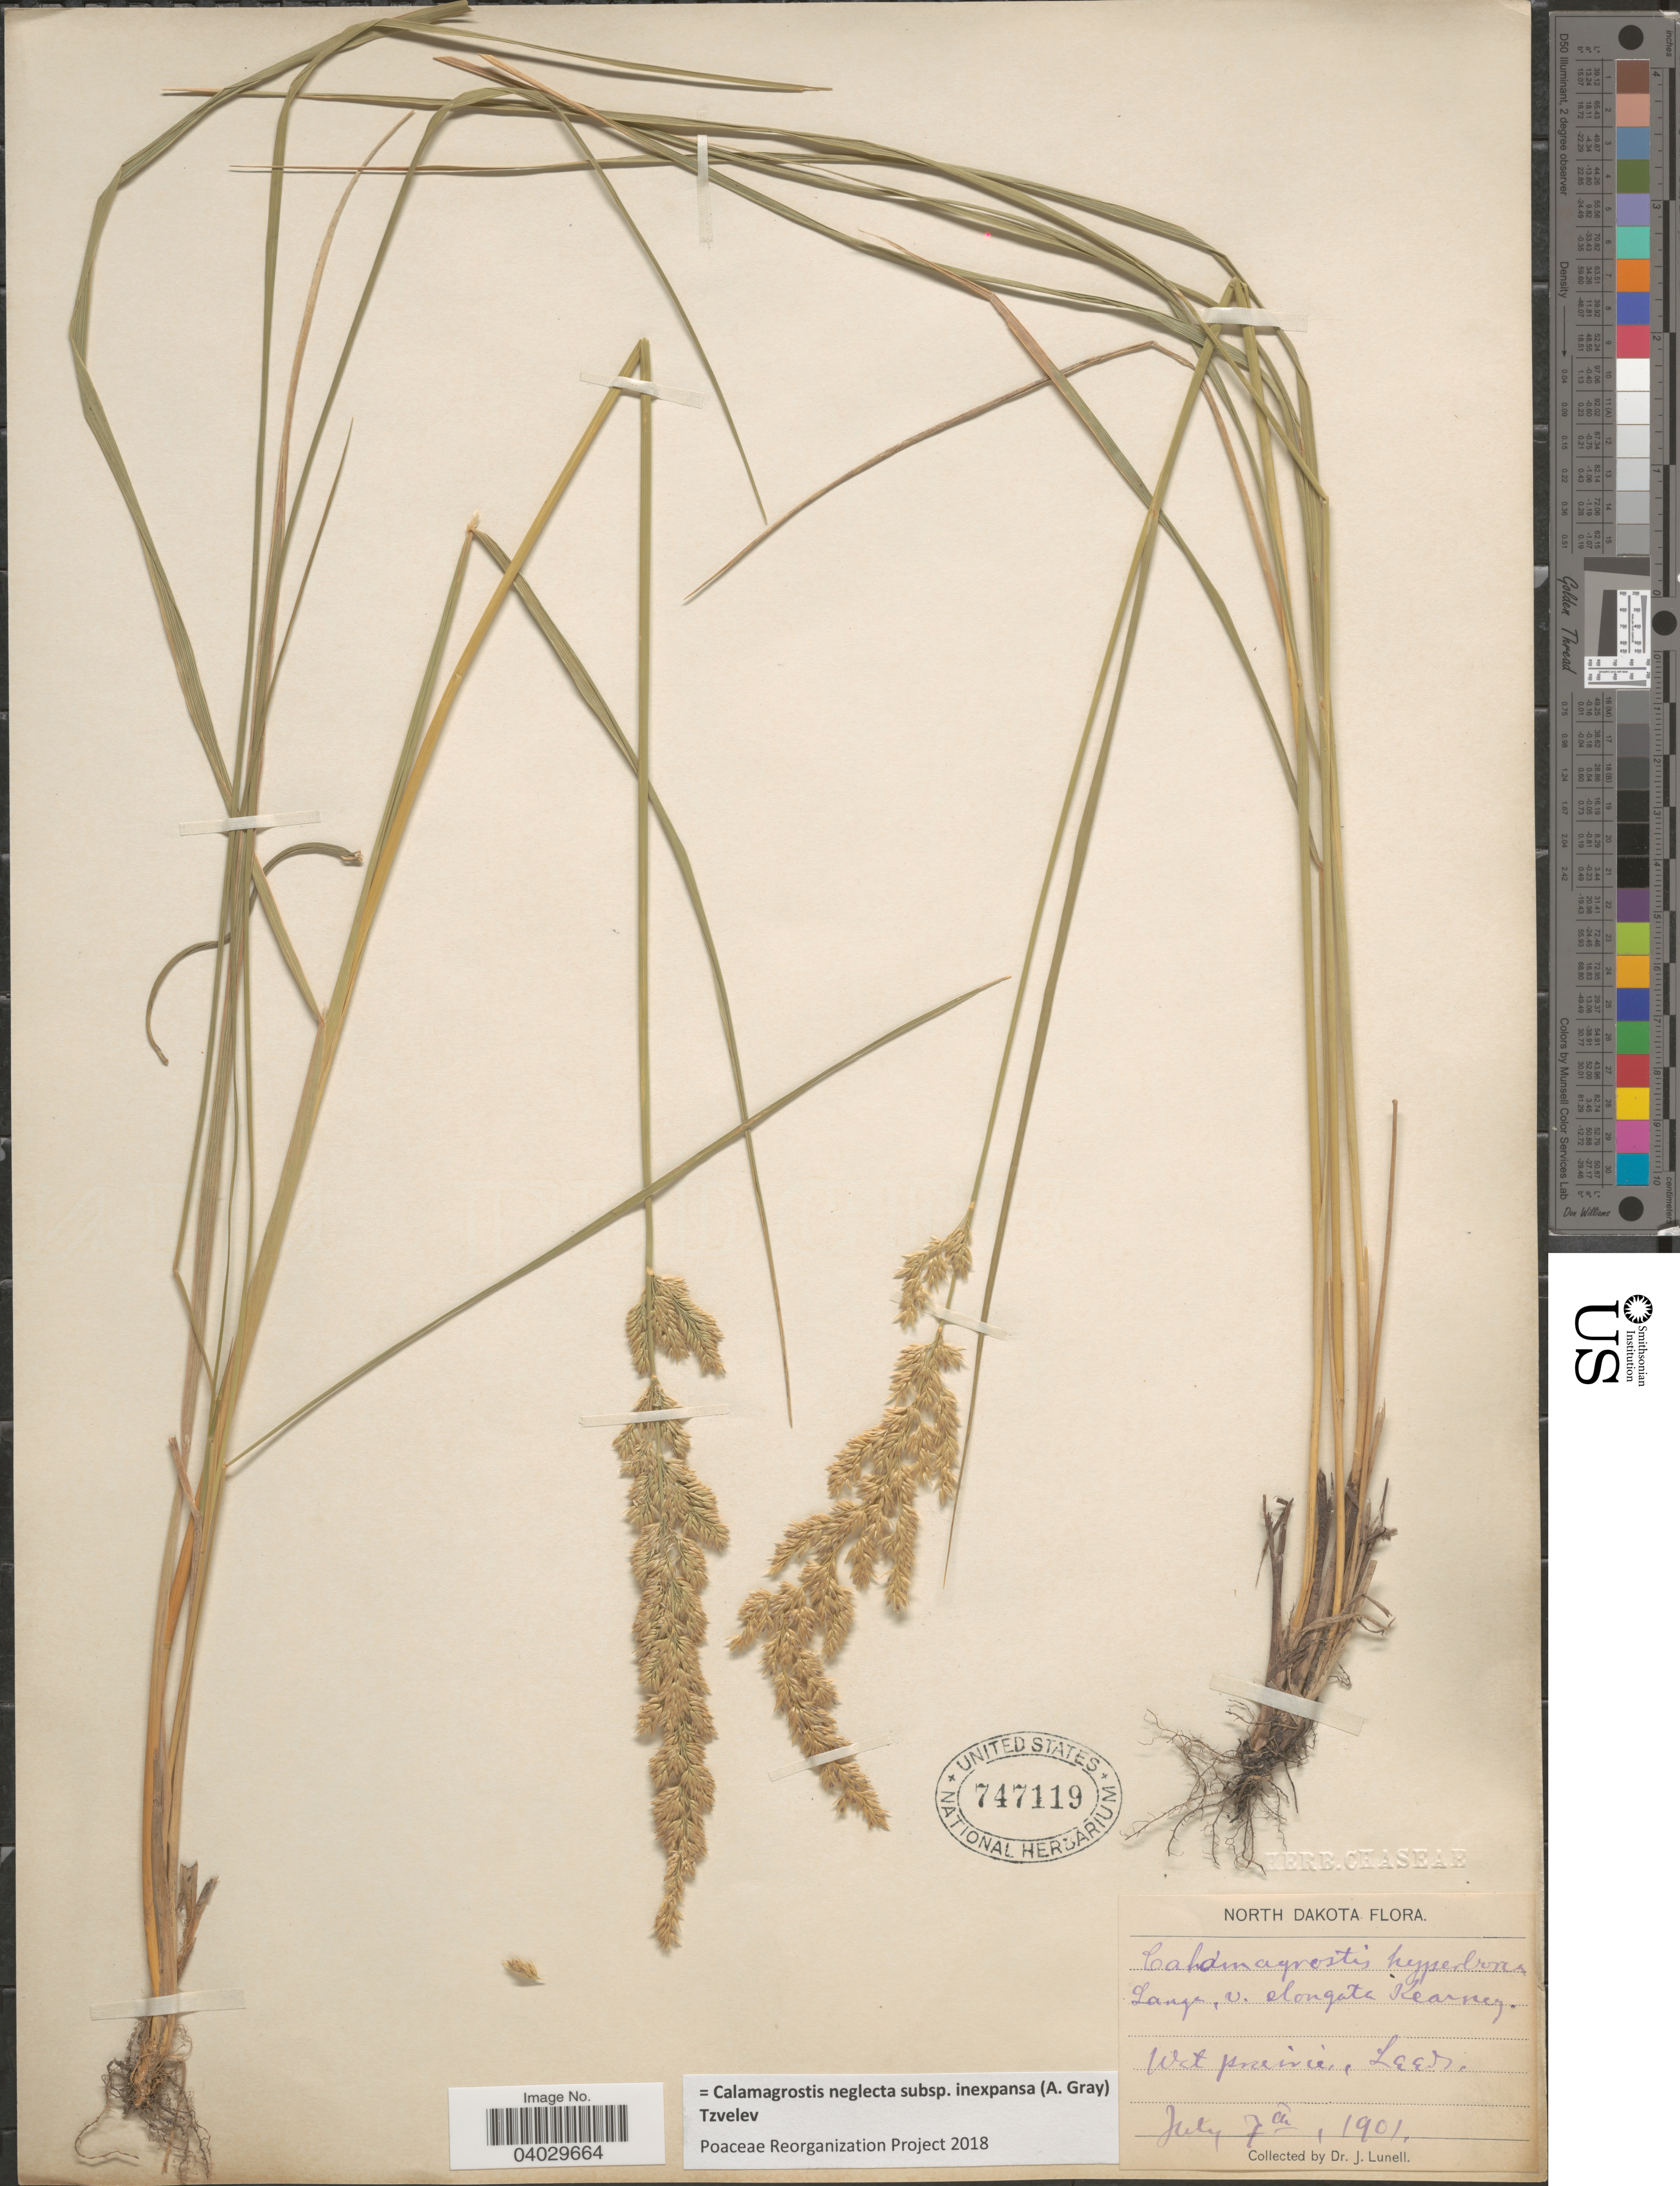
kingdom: Plantae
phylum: Tracheophyta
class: Liliopsida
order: Poales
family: Poaceae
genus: Calamagrostis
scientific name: Calamagrostis neglecta subsp. inexpansa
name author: (A. Gray) Tzvelev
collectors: J. Lunell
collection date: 1901-07-07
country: United States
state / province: North Dakota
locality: Leeds.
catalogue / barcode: US 747119